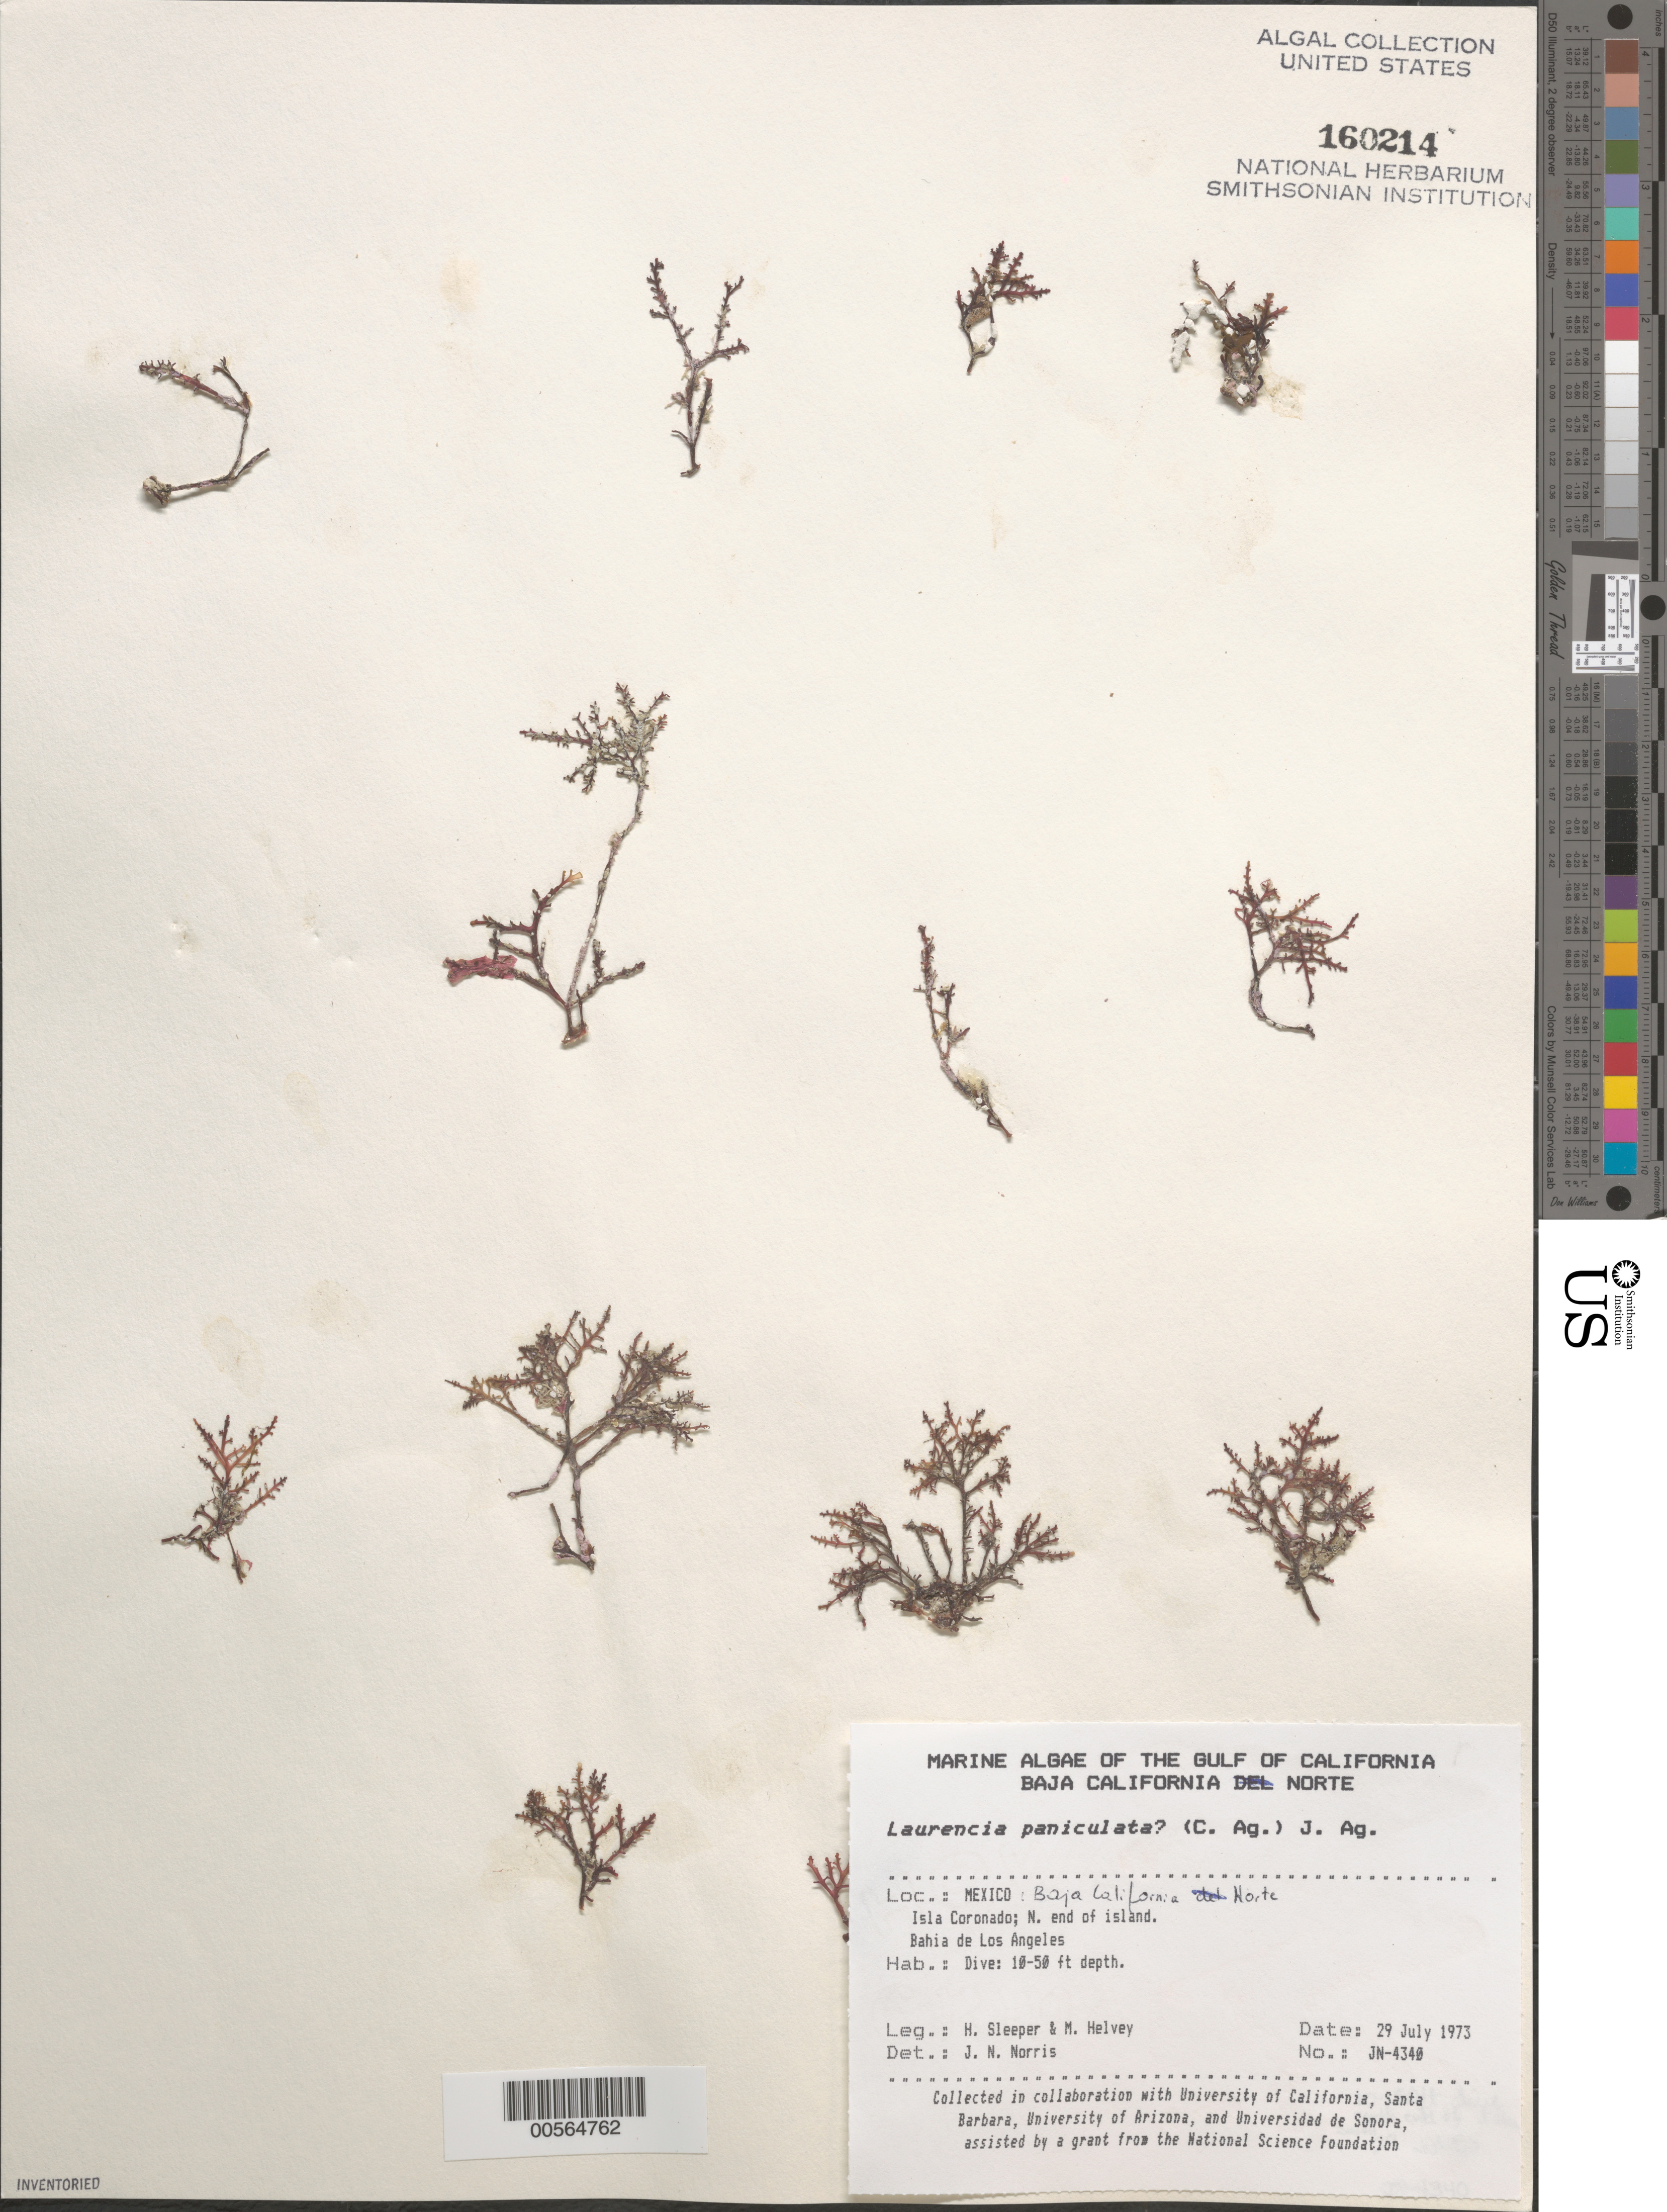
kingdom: Plantae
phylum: Rhodophyta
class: Florideophyceae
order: Ceramiales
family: Rhodomelaceae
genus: Palisada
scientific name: Palisada thuyoides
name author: (Kützing) Cassano et al.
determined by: Algae name updating Project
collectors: H. Sleeper & M. Helvey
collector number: JN-4340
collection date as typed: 29 Jul 1973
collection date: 1973-07-29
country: Mexico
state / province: Baja California Norte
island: Isla Coronado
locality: Bahia de los Angeles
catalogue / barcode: US 160214